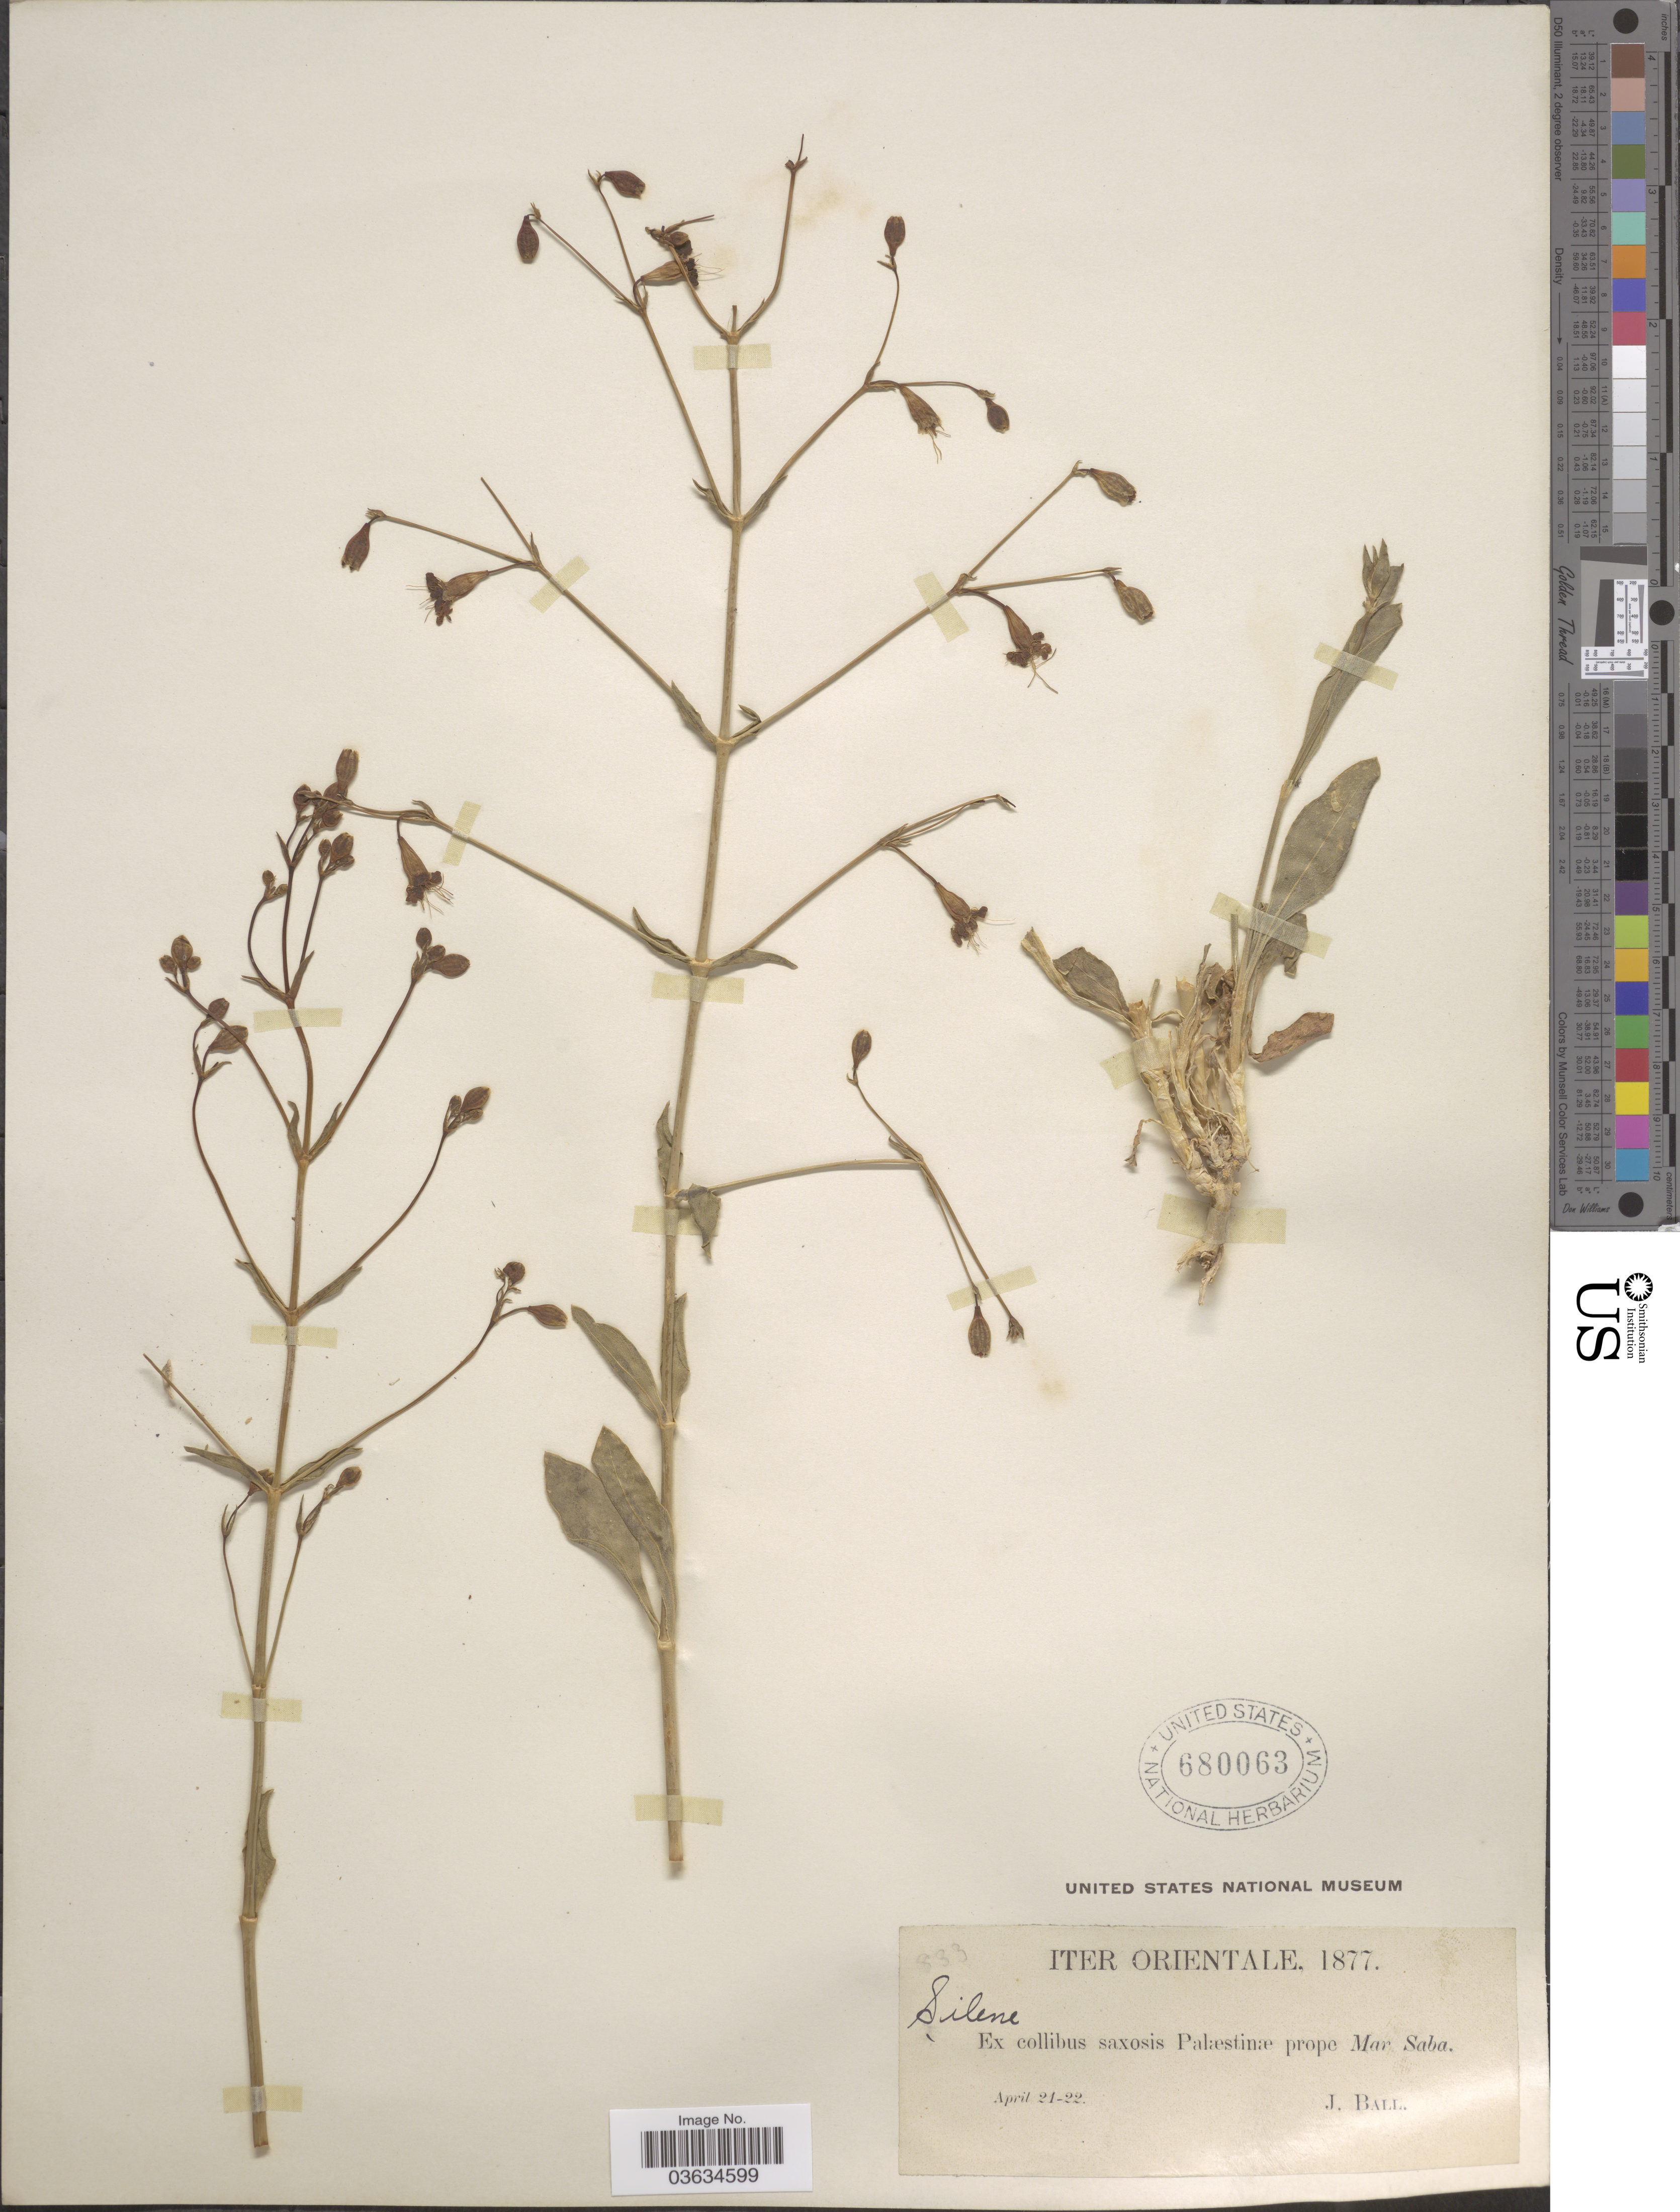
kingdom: Plantae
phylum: Tracheophyta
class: Magnoliopsida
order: Caryophyllales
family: Caryophyllaceae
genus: Silene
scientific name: Silene sp.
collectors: J. Ball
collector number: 833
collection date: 1877-04-21/1877-04-22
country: Israel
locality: Iter Orientale. Ex collibus saxosis Palæstinæ prope Mar Saba.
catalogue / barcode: US 680063